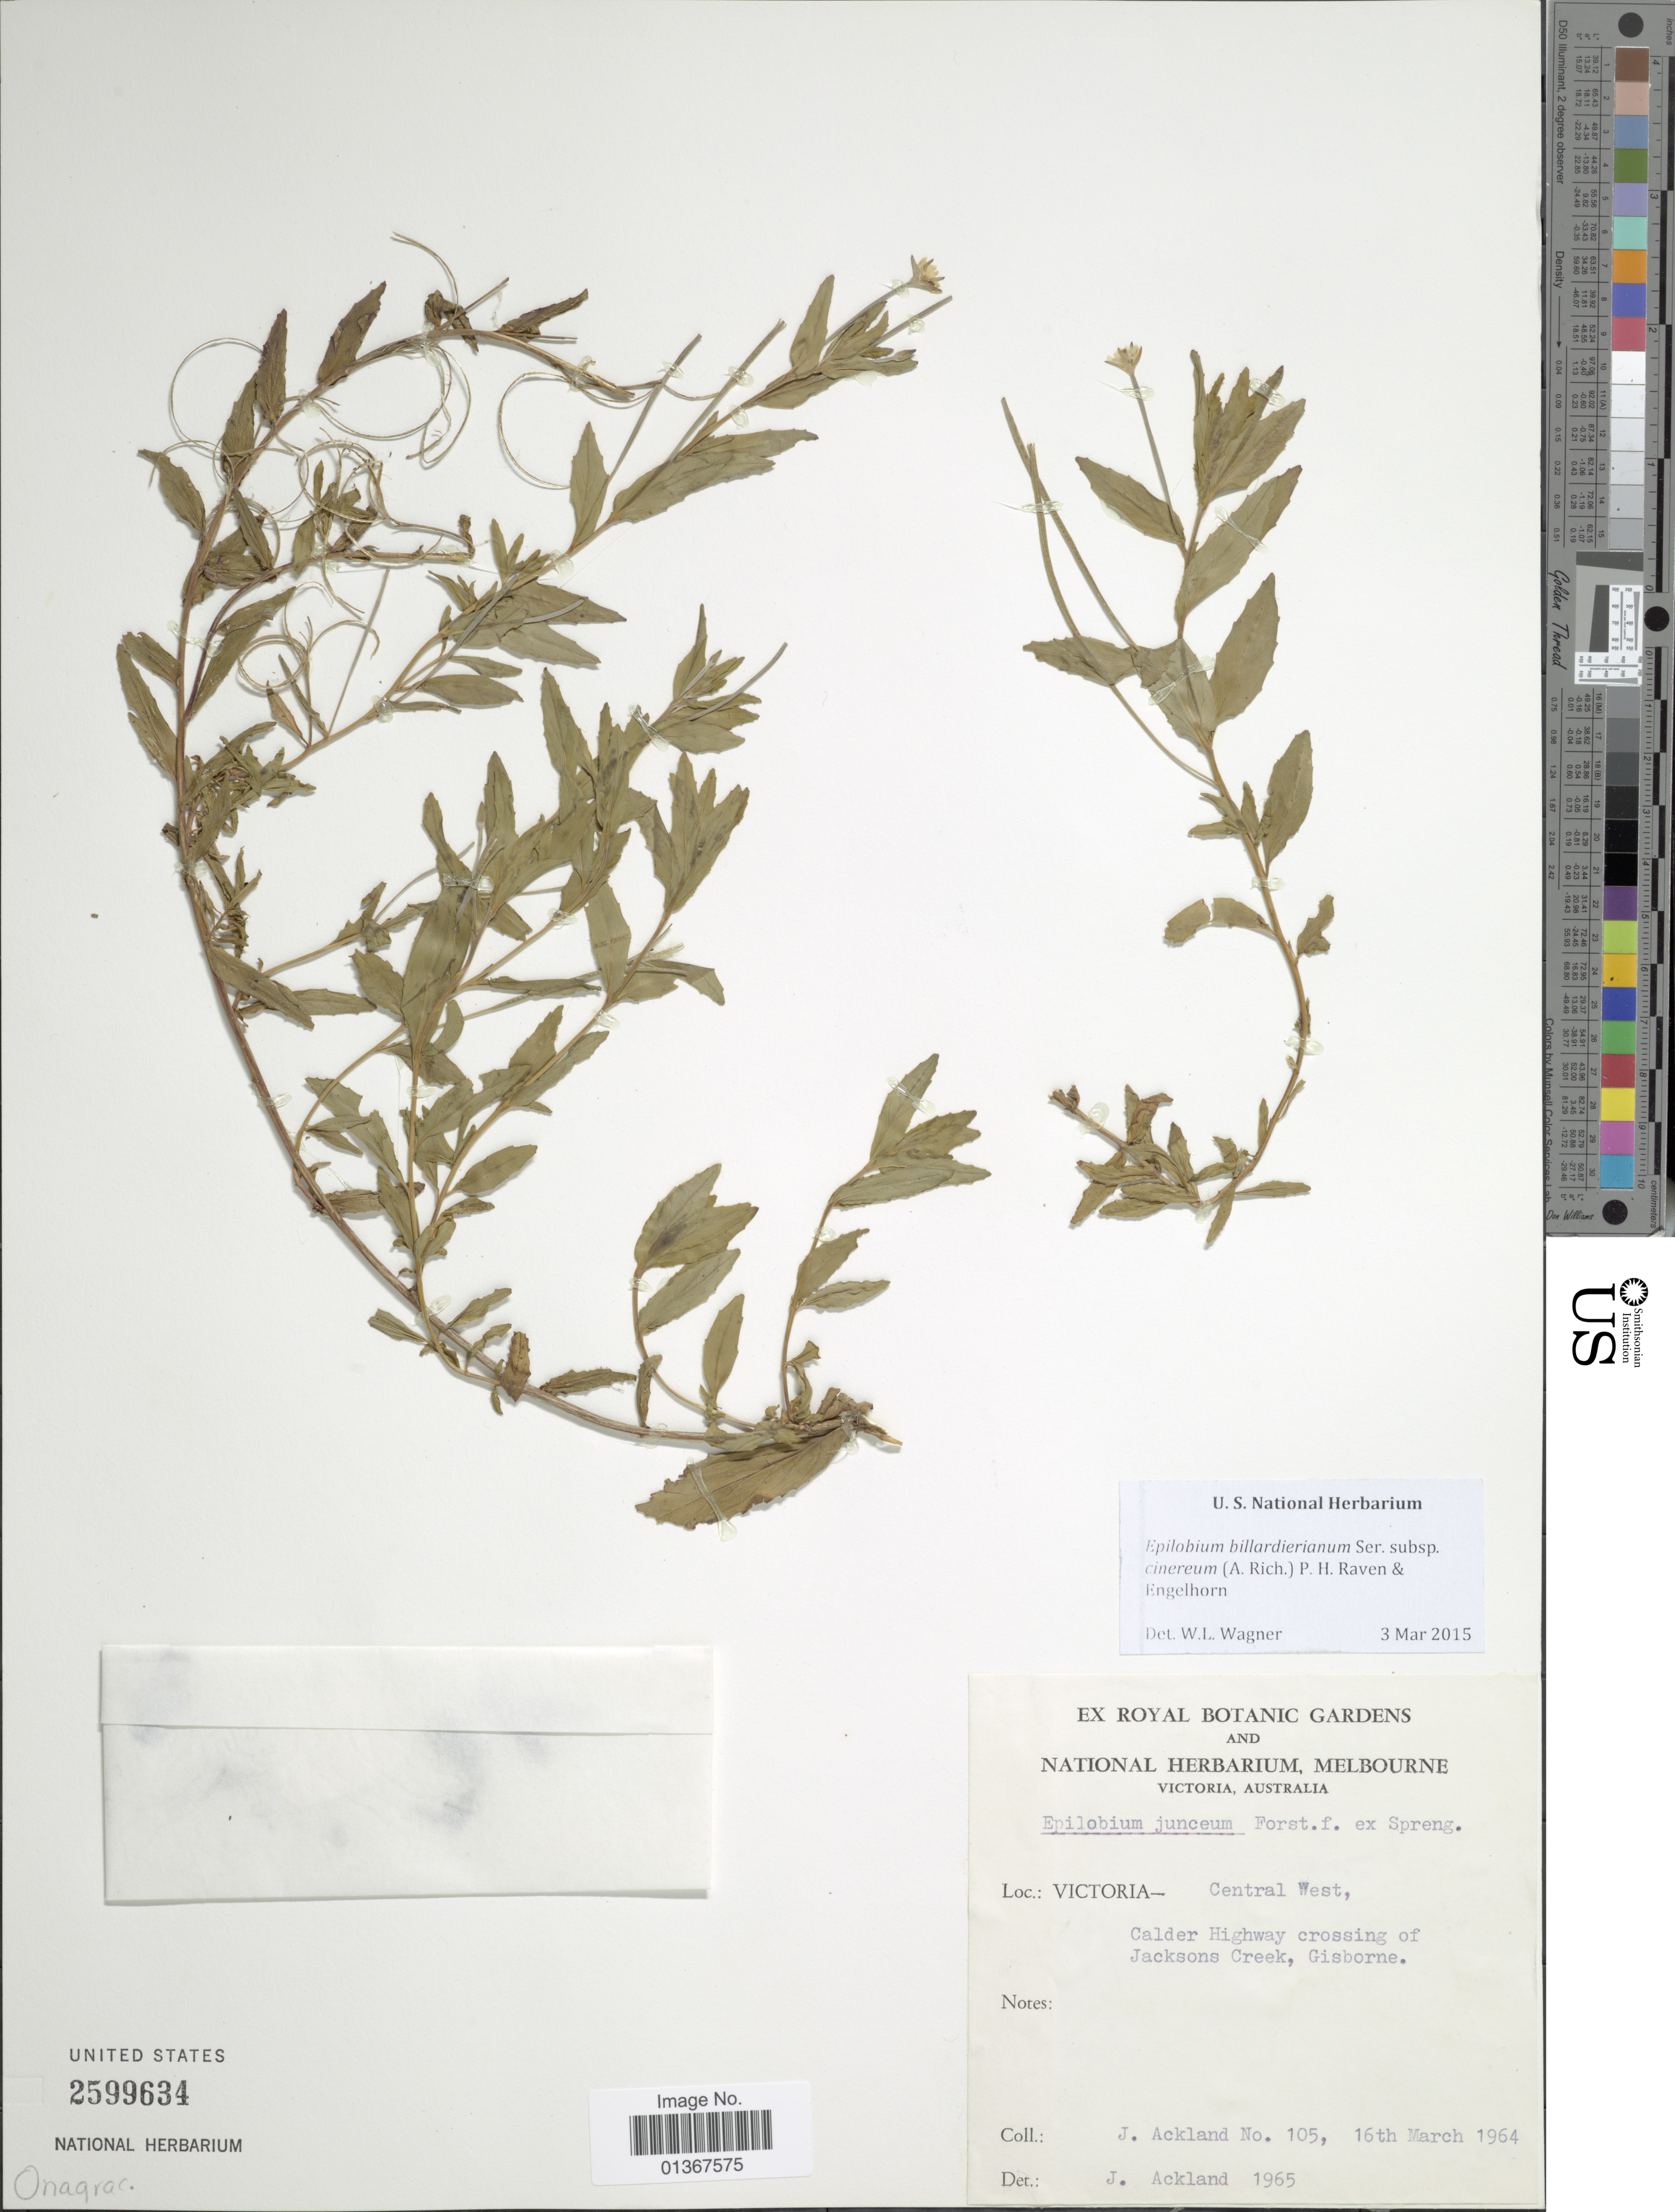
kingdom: Plantae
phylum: Tracheophyta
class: Magnoliopsida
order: Myrtales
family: Onagraceae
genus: Epilobium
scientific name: Epilobium billardiereanum subsp. cinereum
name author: (A. Rich.) P.H. Raven & Engelhorn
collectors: J. J. Ackland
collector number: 105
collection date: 1964-03-16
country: Australia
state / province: Victoria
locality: Victoria- Central West, Calder Highway, crossing of Jacksons Creek, Gisborne.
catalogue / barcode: US 2599634